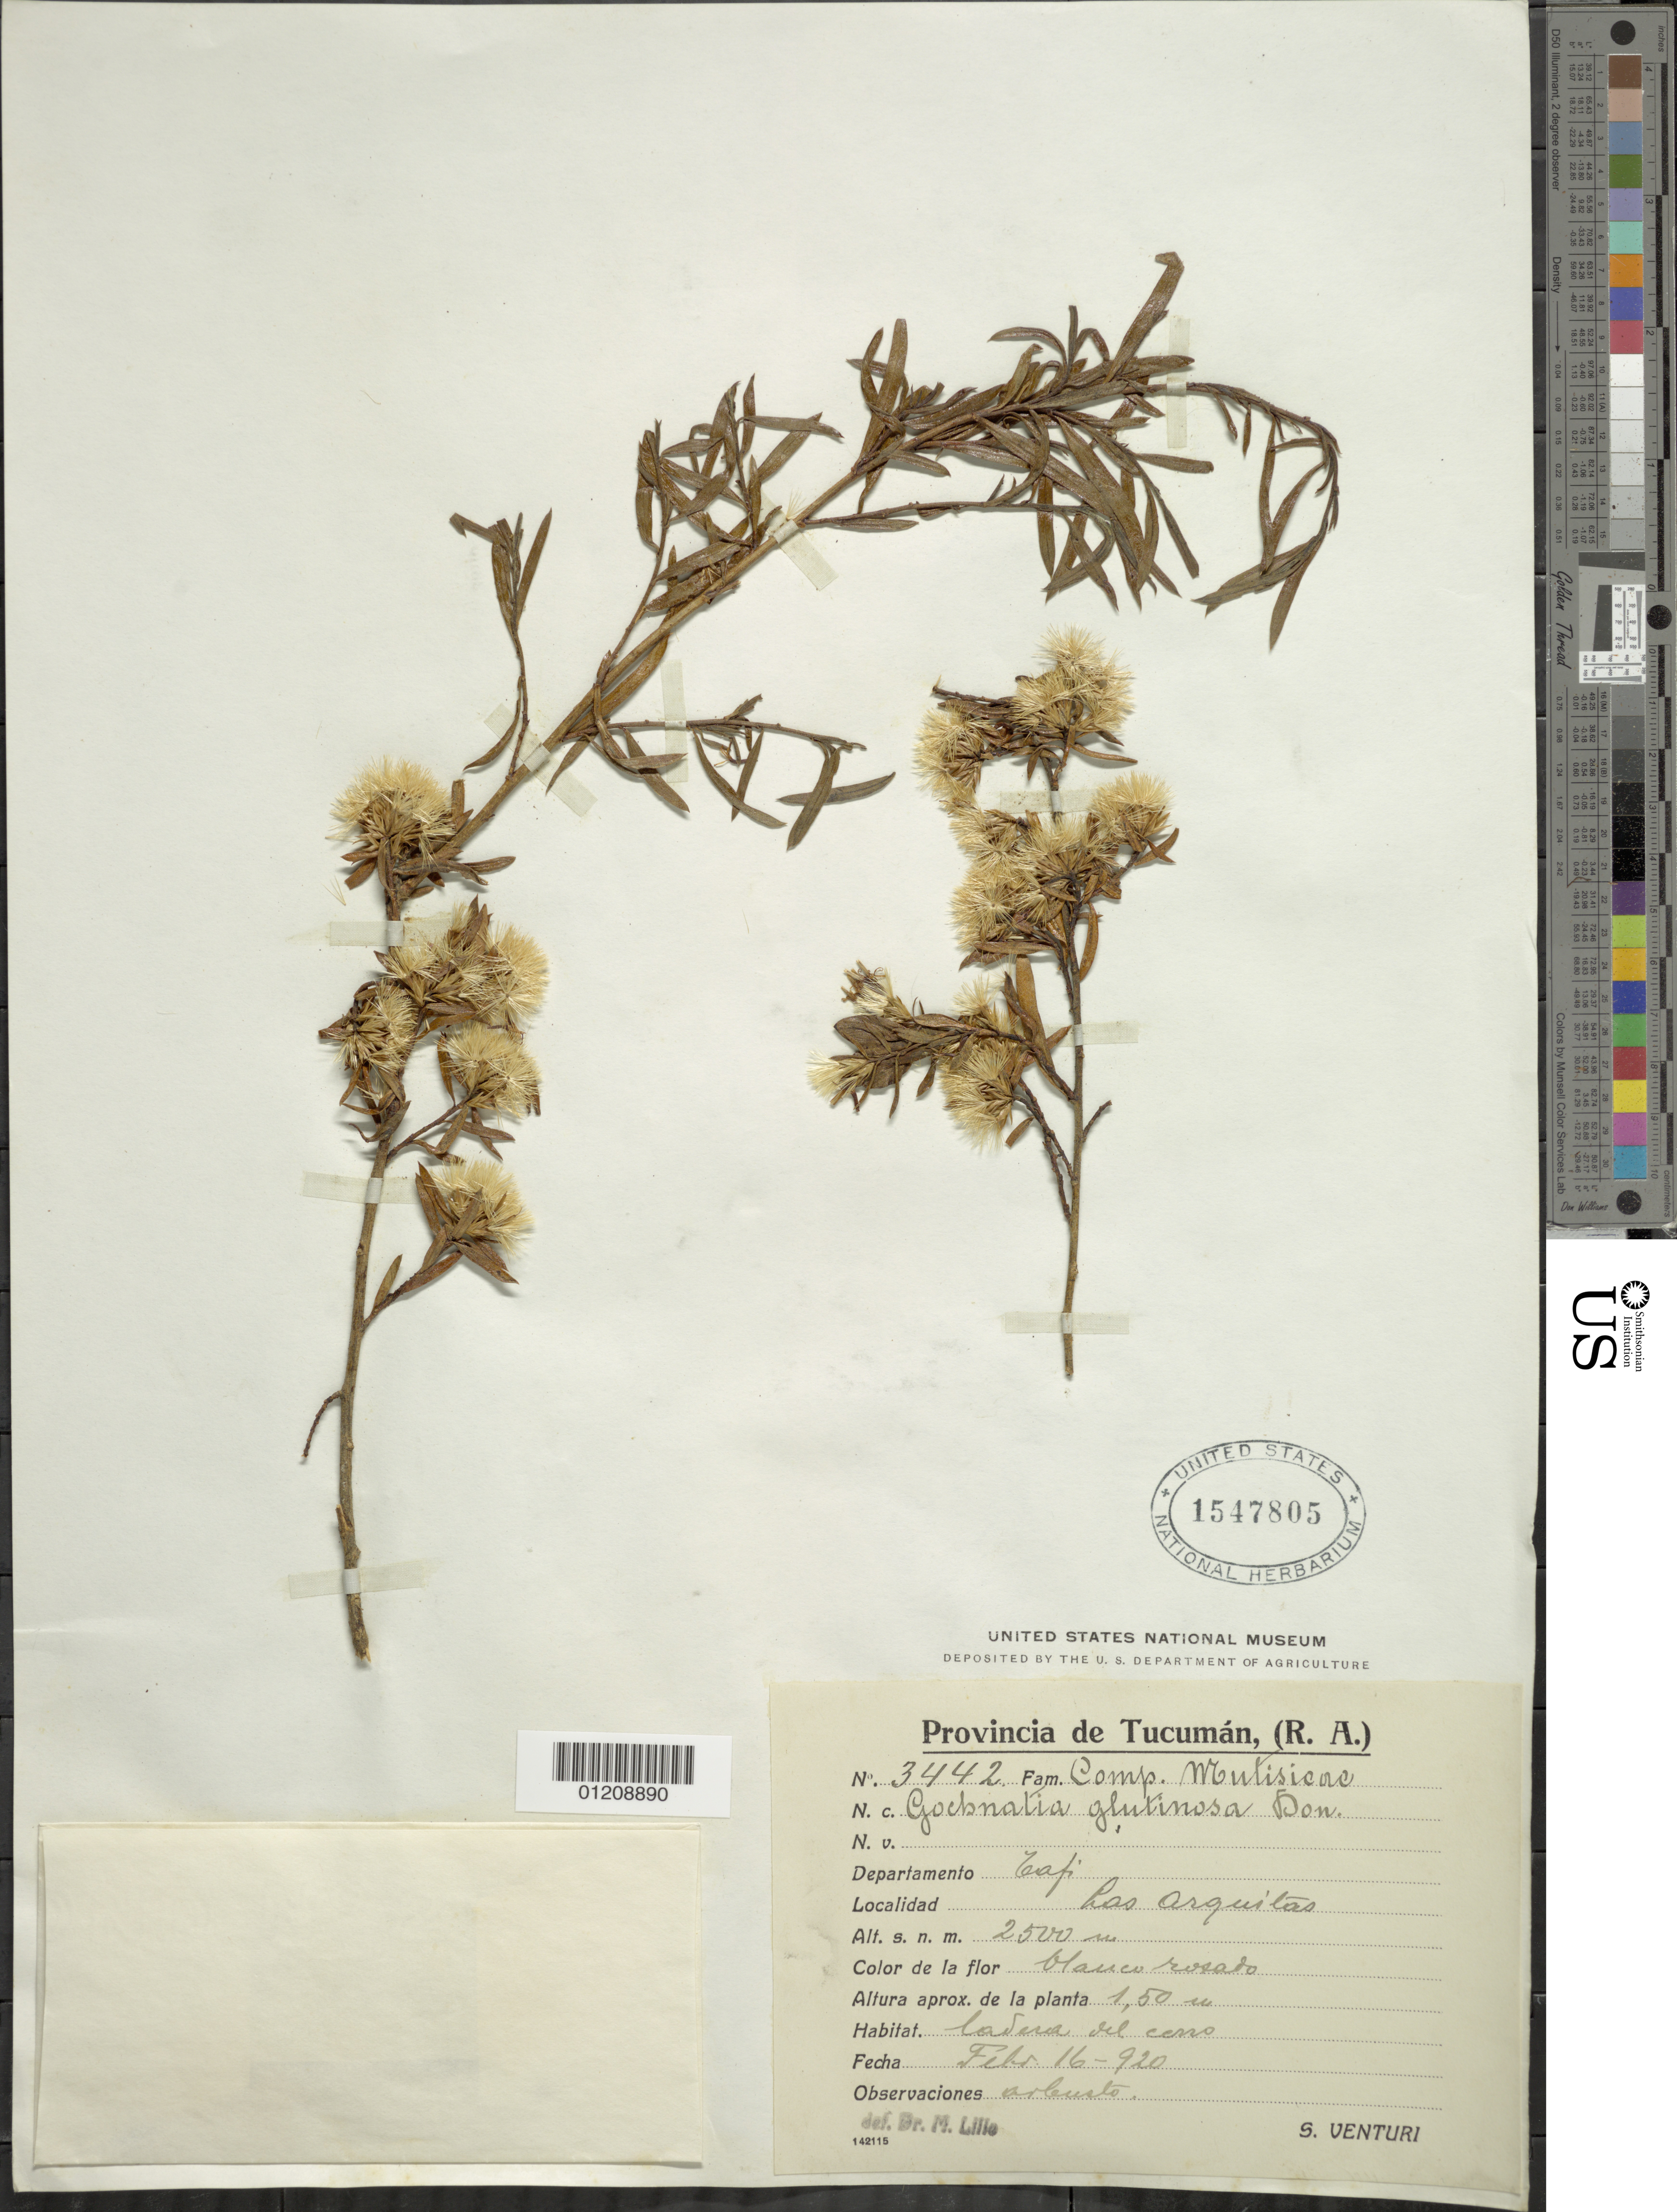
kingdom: Plantae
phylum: Tracheophyta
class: Magnoliopsida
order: Asterales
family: Asteraceae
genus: Pentaphorus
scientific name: Pentaphorus glutinosus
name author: D. Don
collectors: S. Venturi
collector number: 3442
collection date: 1920-02-16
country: Argentina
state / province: Tucumán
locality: Zafi, Las Arguitoas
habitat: ladera del cerro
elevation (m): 2500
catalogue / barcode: US 1547805